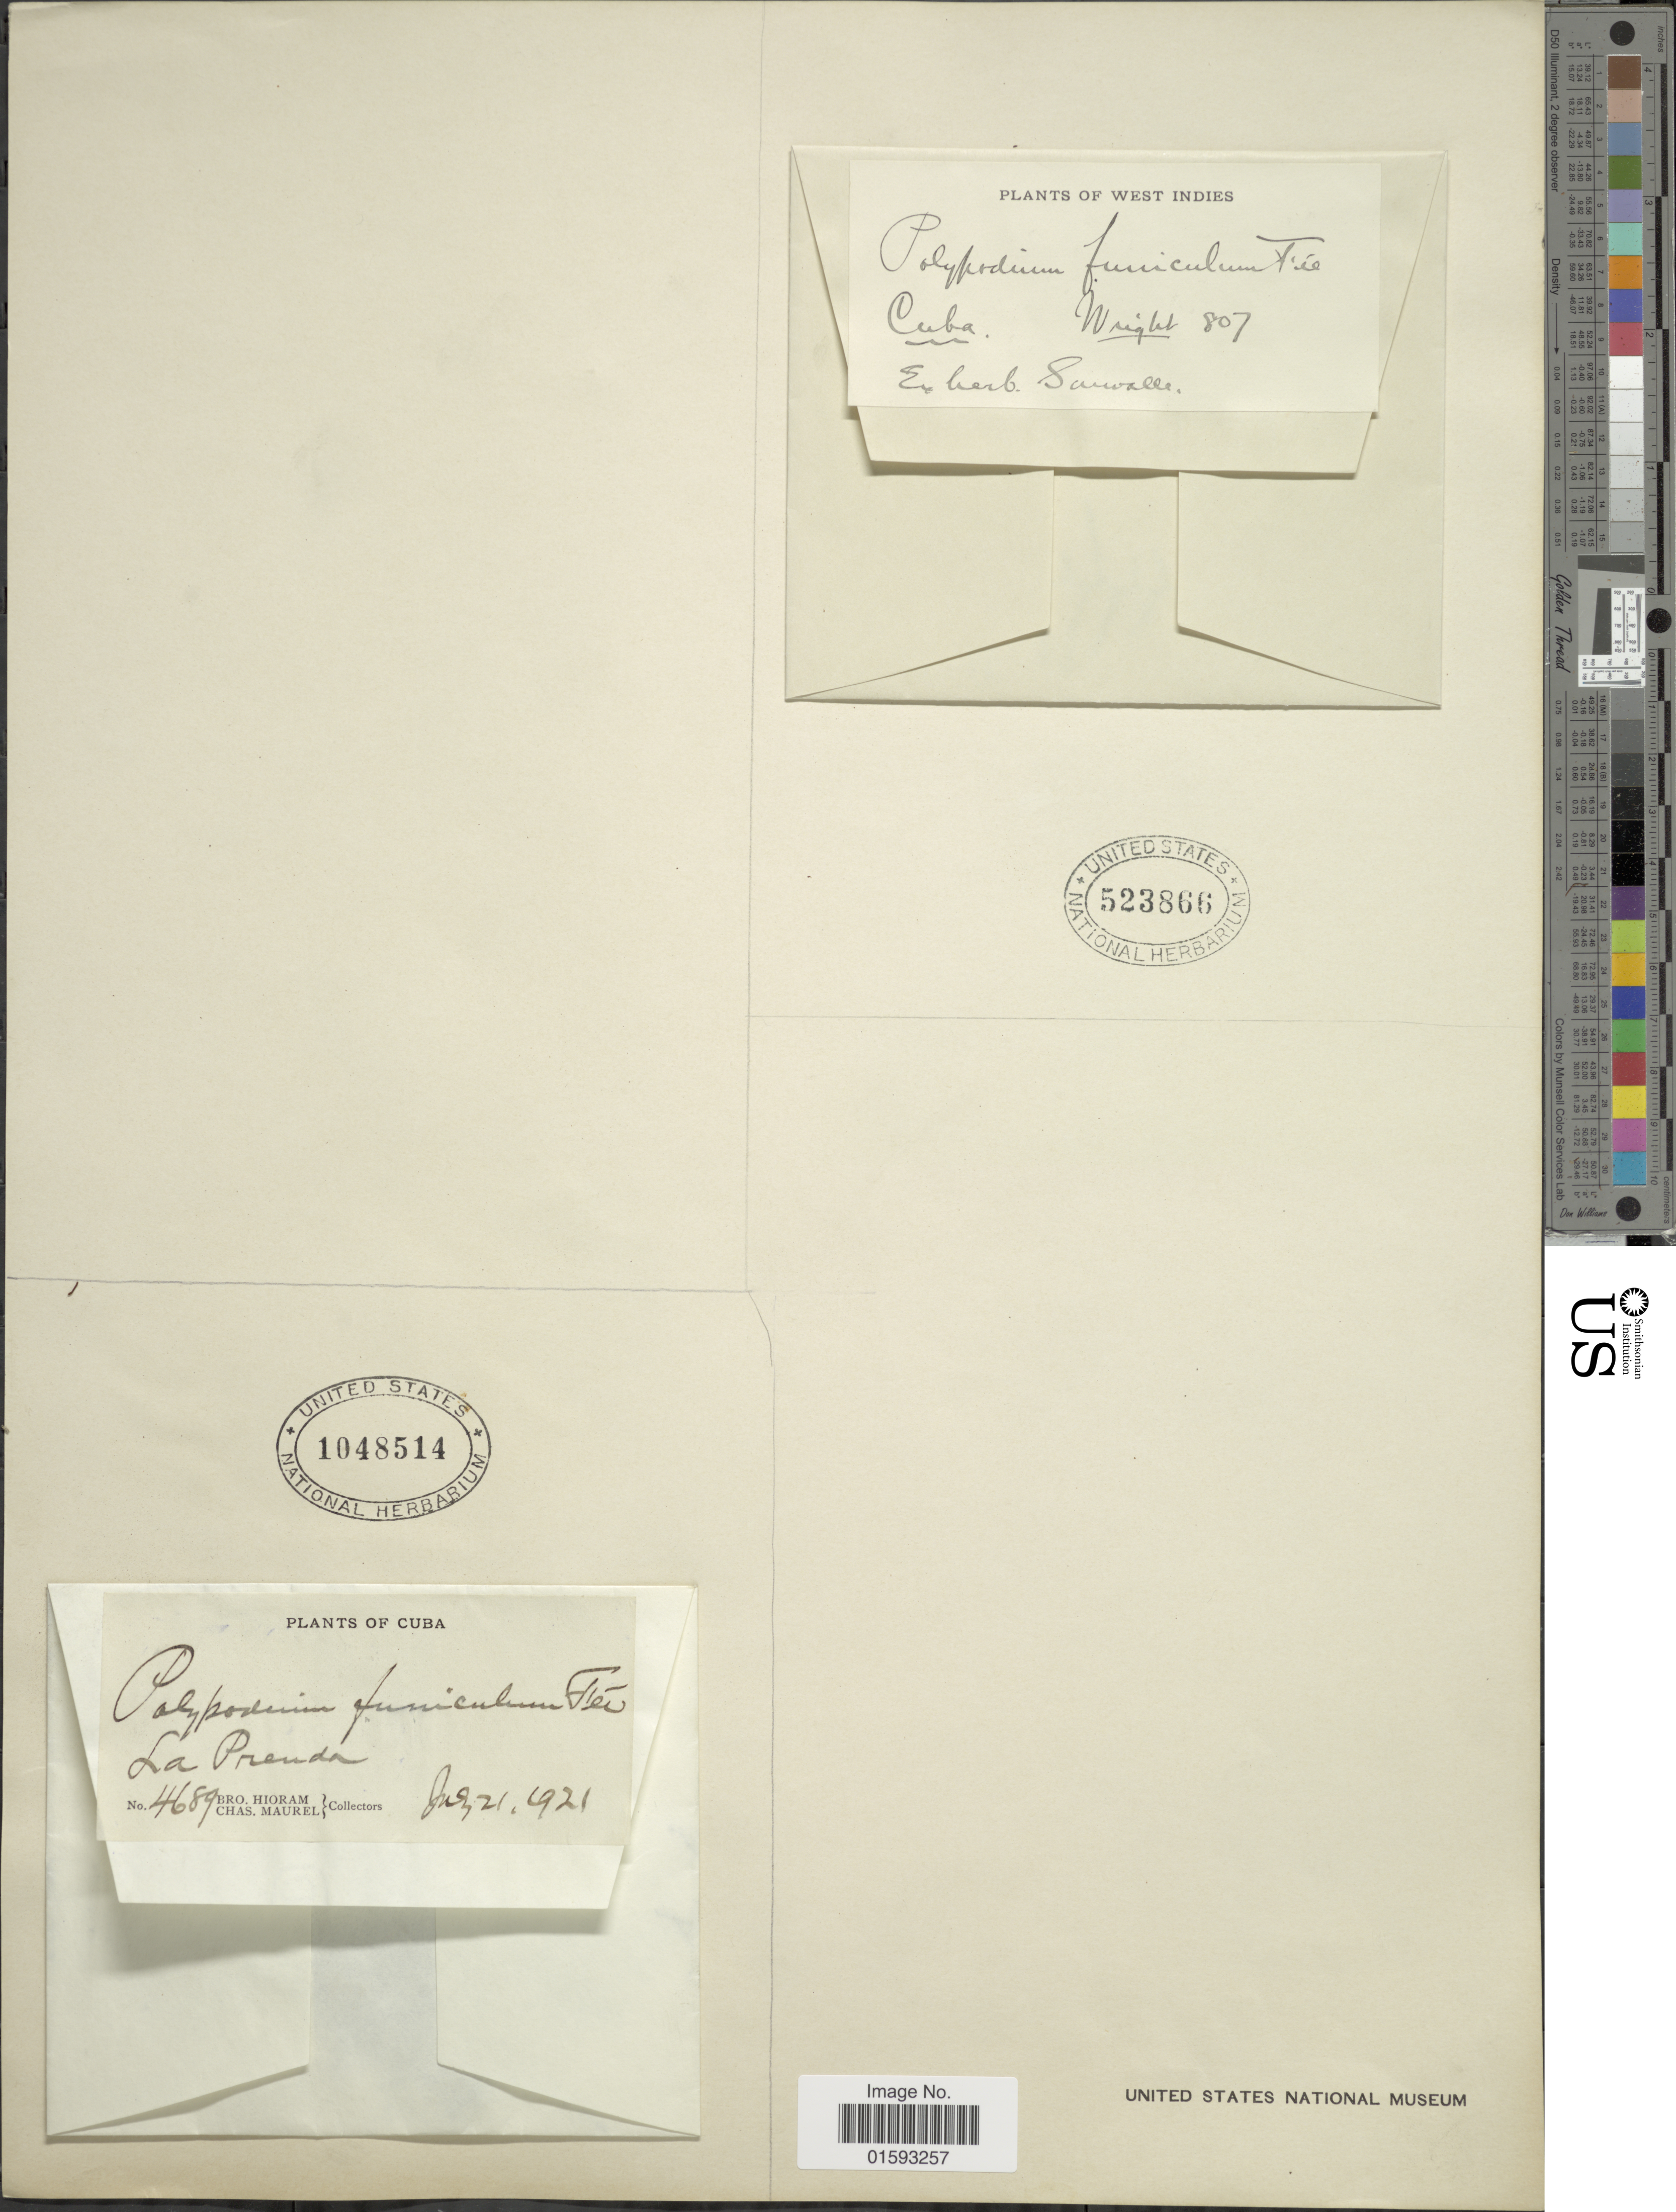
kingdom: Plantae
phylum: Tracheophyta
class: Polypodiopsida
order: Polypodiales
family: Polypodiaceae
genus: Pecluma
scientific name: Pecluma funicula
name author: (Fée) M.G. Price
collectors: Wright, --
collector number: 807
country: Cuba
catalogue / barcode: US 523866-2